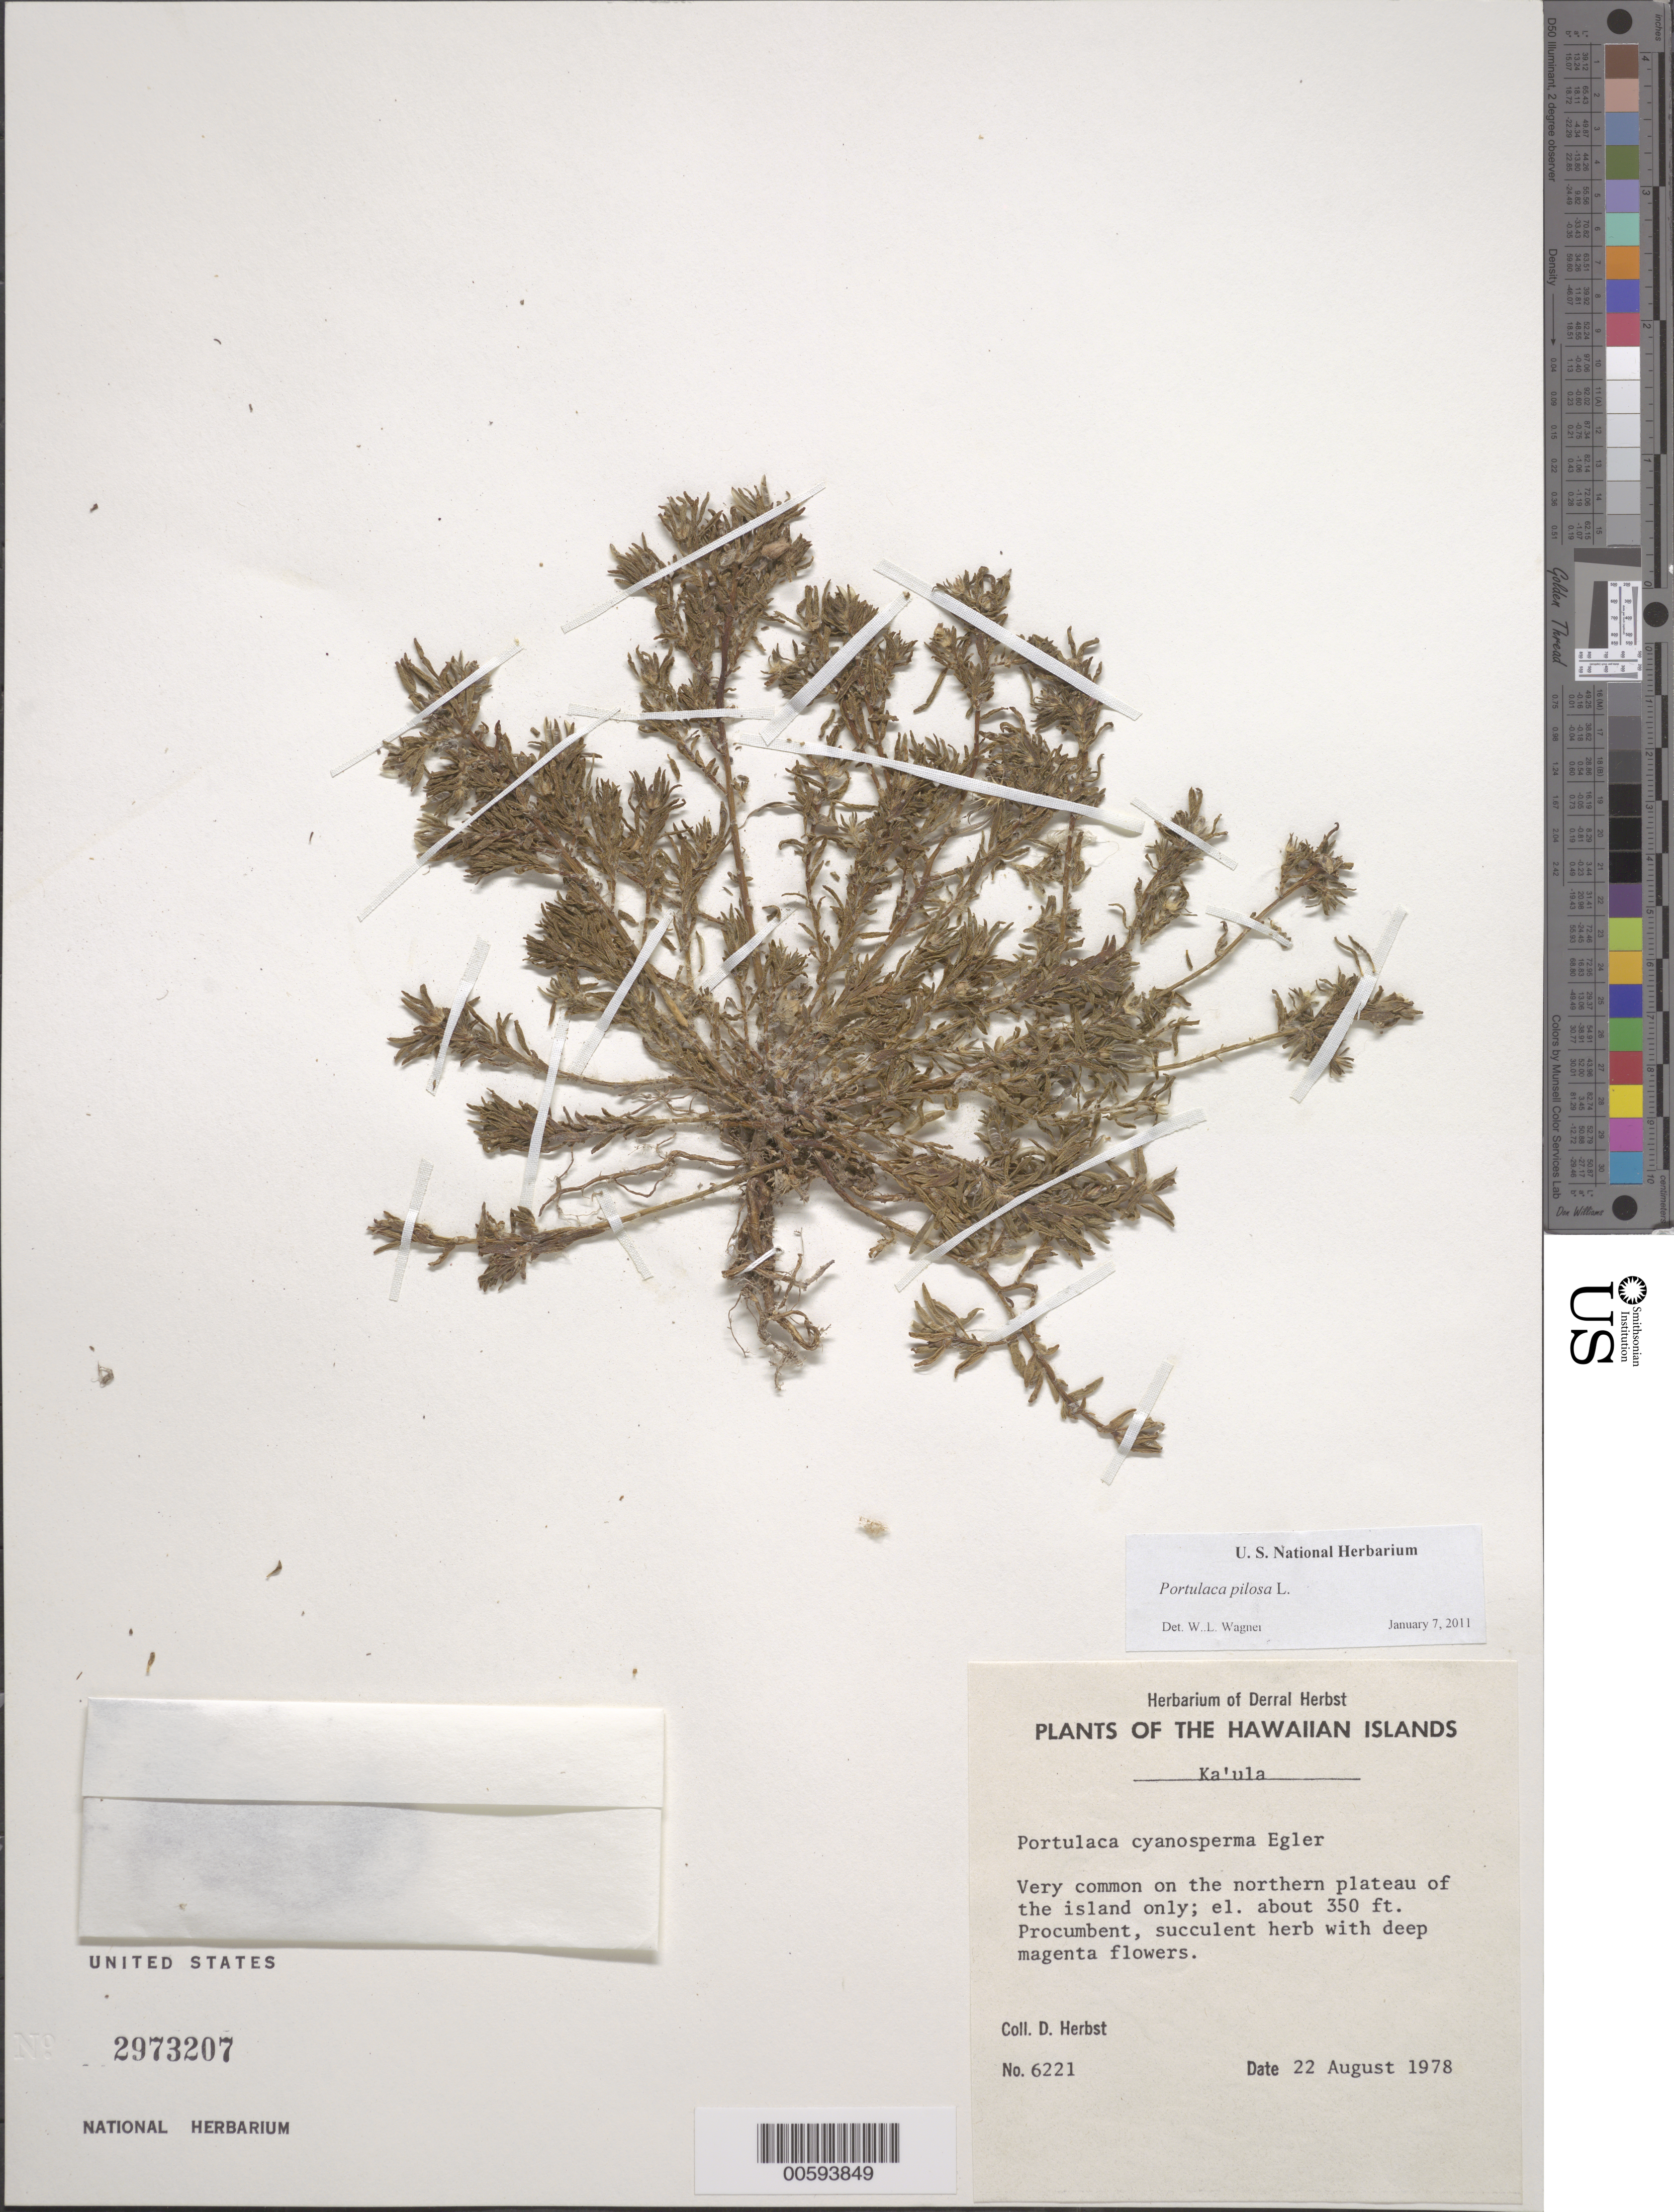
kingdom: Plantae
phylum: Tracheophyta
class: Magnoliopsida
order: Caryophyllales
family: Portulacaceae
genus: Portulaca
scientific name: Portulaca pilosa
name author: L.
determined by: Wagner, W. L., (BOT), Smithsonian Institution - National Museum of Natural History (UNITED STATES)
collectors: D. R. Herbst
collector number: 6221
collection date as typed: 22 Aug 1978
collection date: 1978-08-22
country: United States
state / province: Hawaii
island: Ka'ula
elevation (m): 107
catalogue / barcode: US 2973207